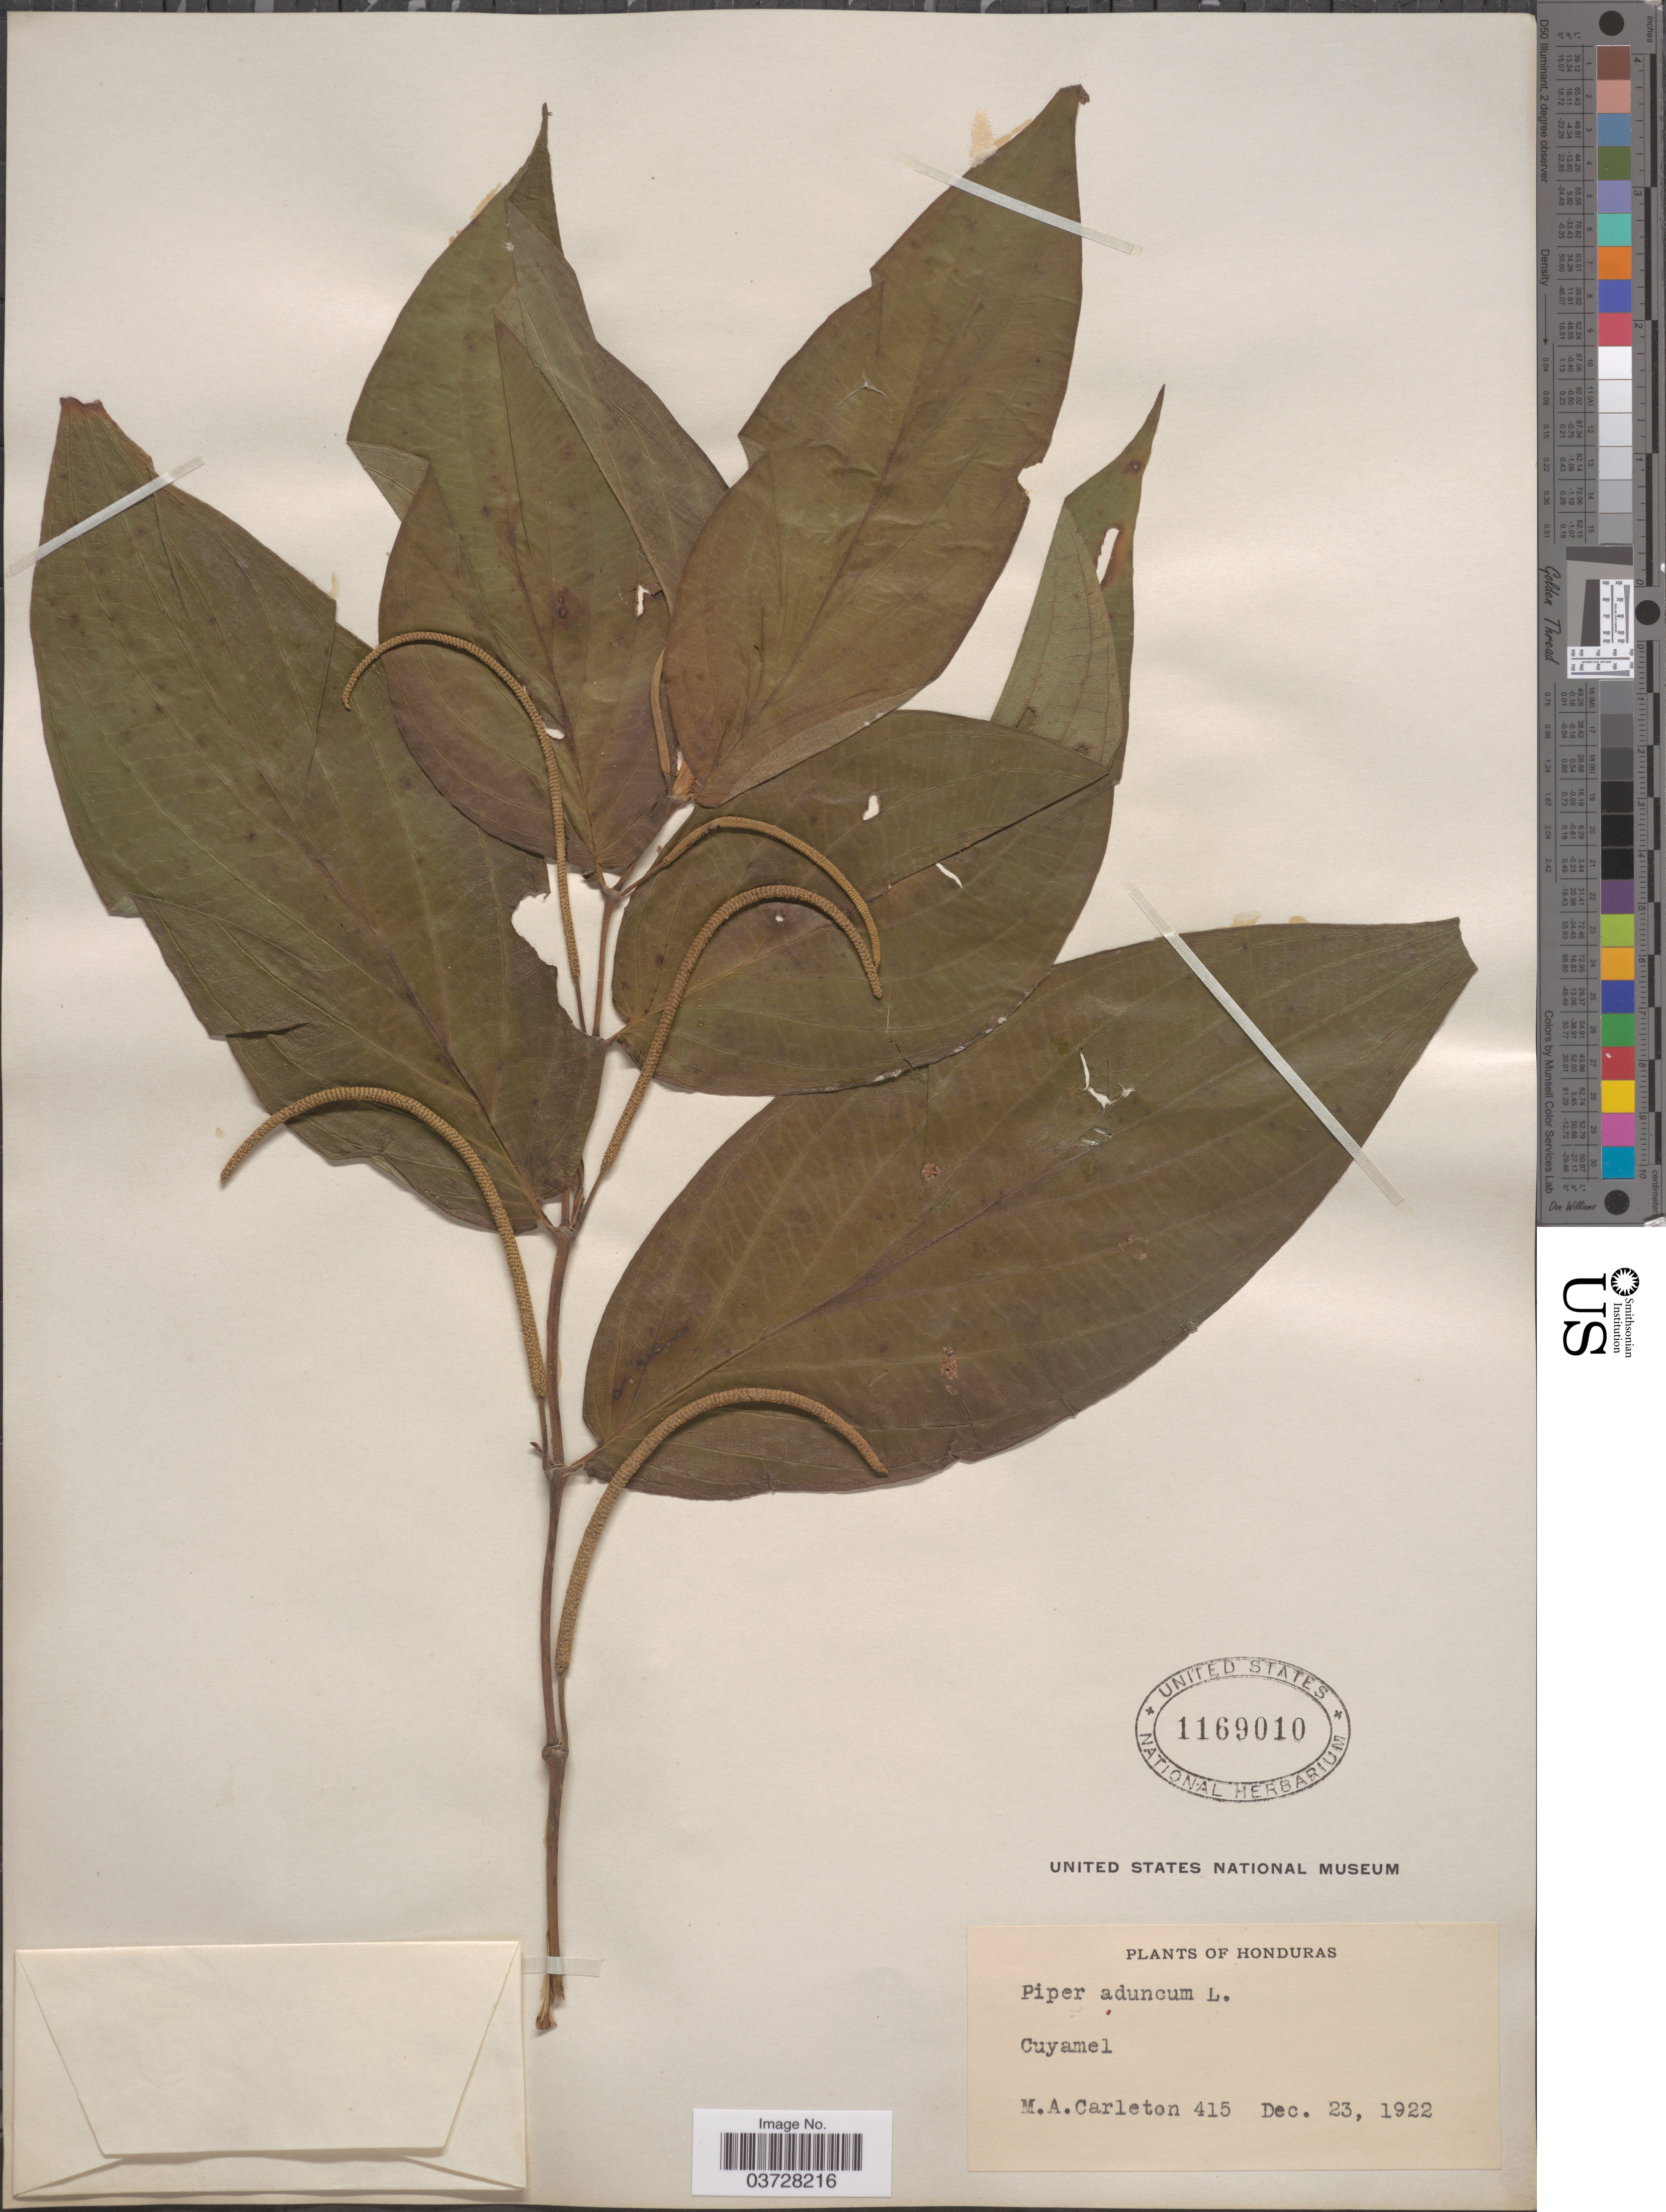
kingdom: Plantae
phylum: Tracheophyta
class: Magnoliopsida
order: Piperales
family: Piperaceae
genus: Piper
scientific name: Piper elongatum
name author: Vahl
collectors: M. A. Carleton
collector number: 415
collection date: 1922-12-23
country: Honduras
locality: Cuyamel.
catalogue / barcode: US 1169010